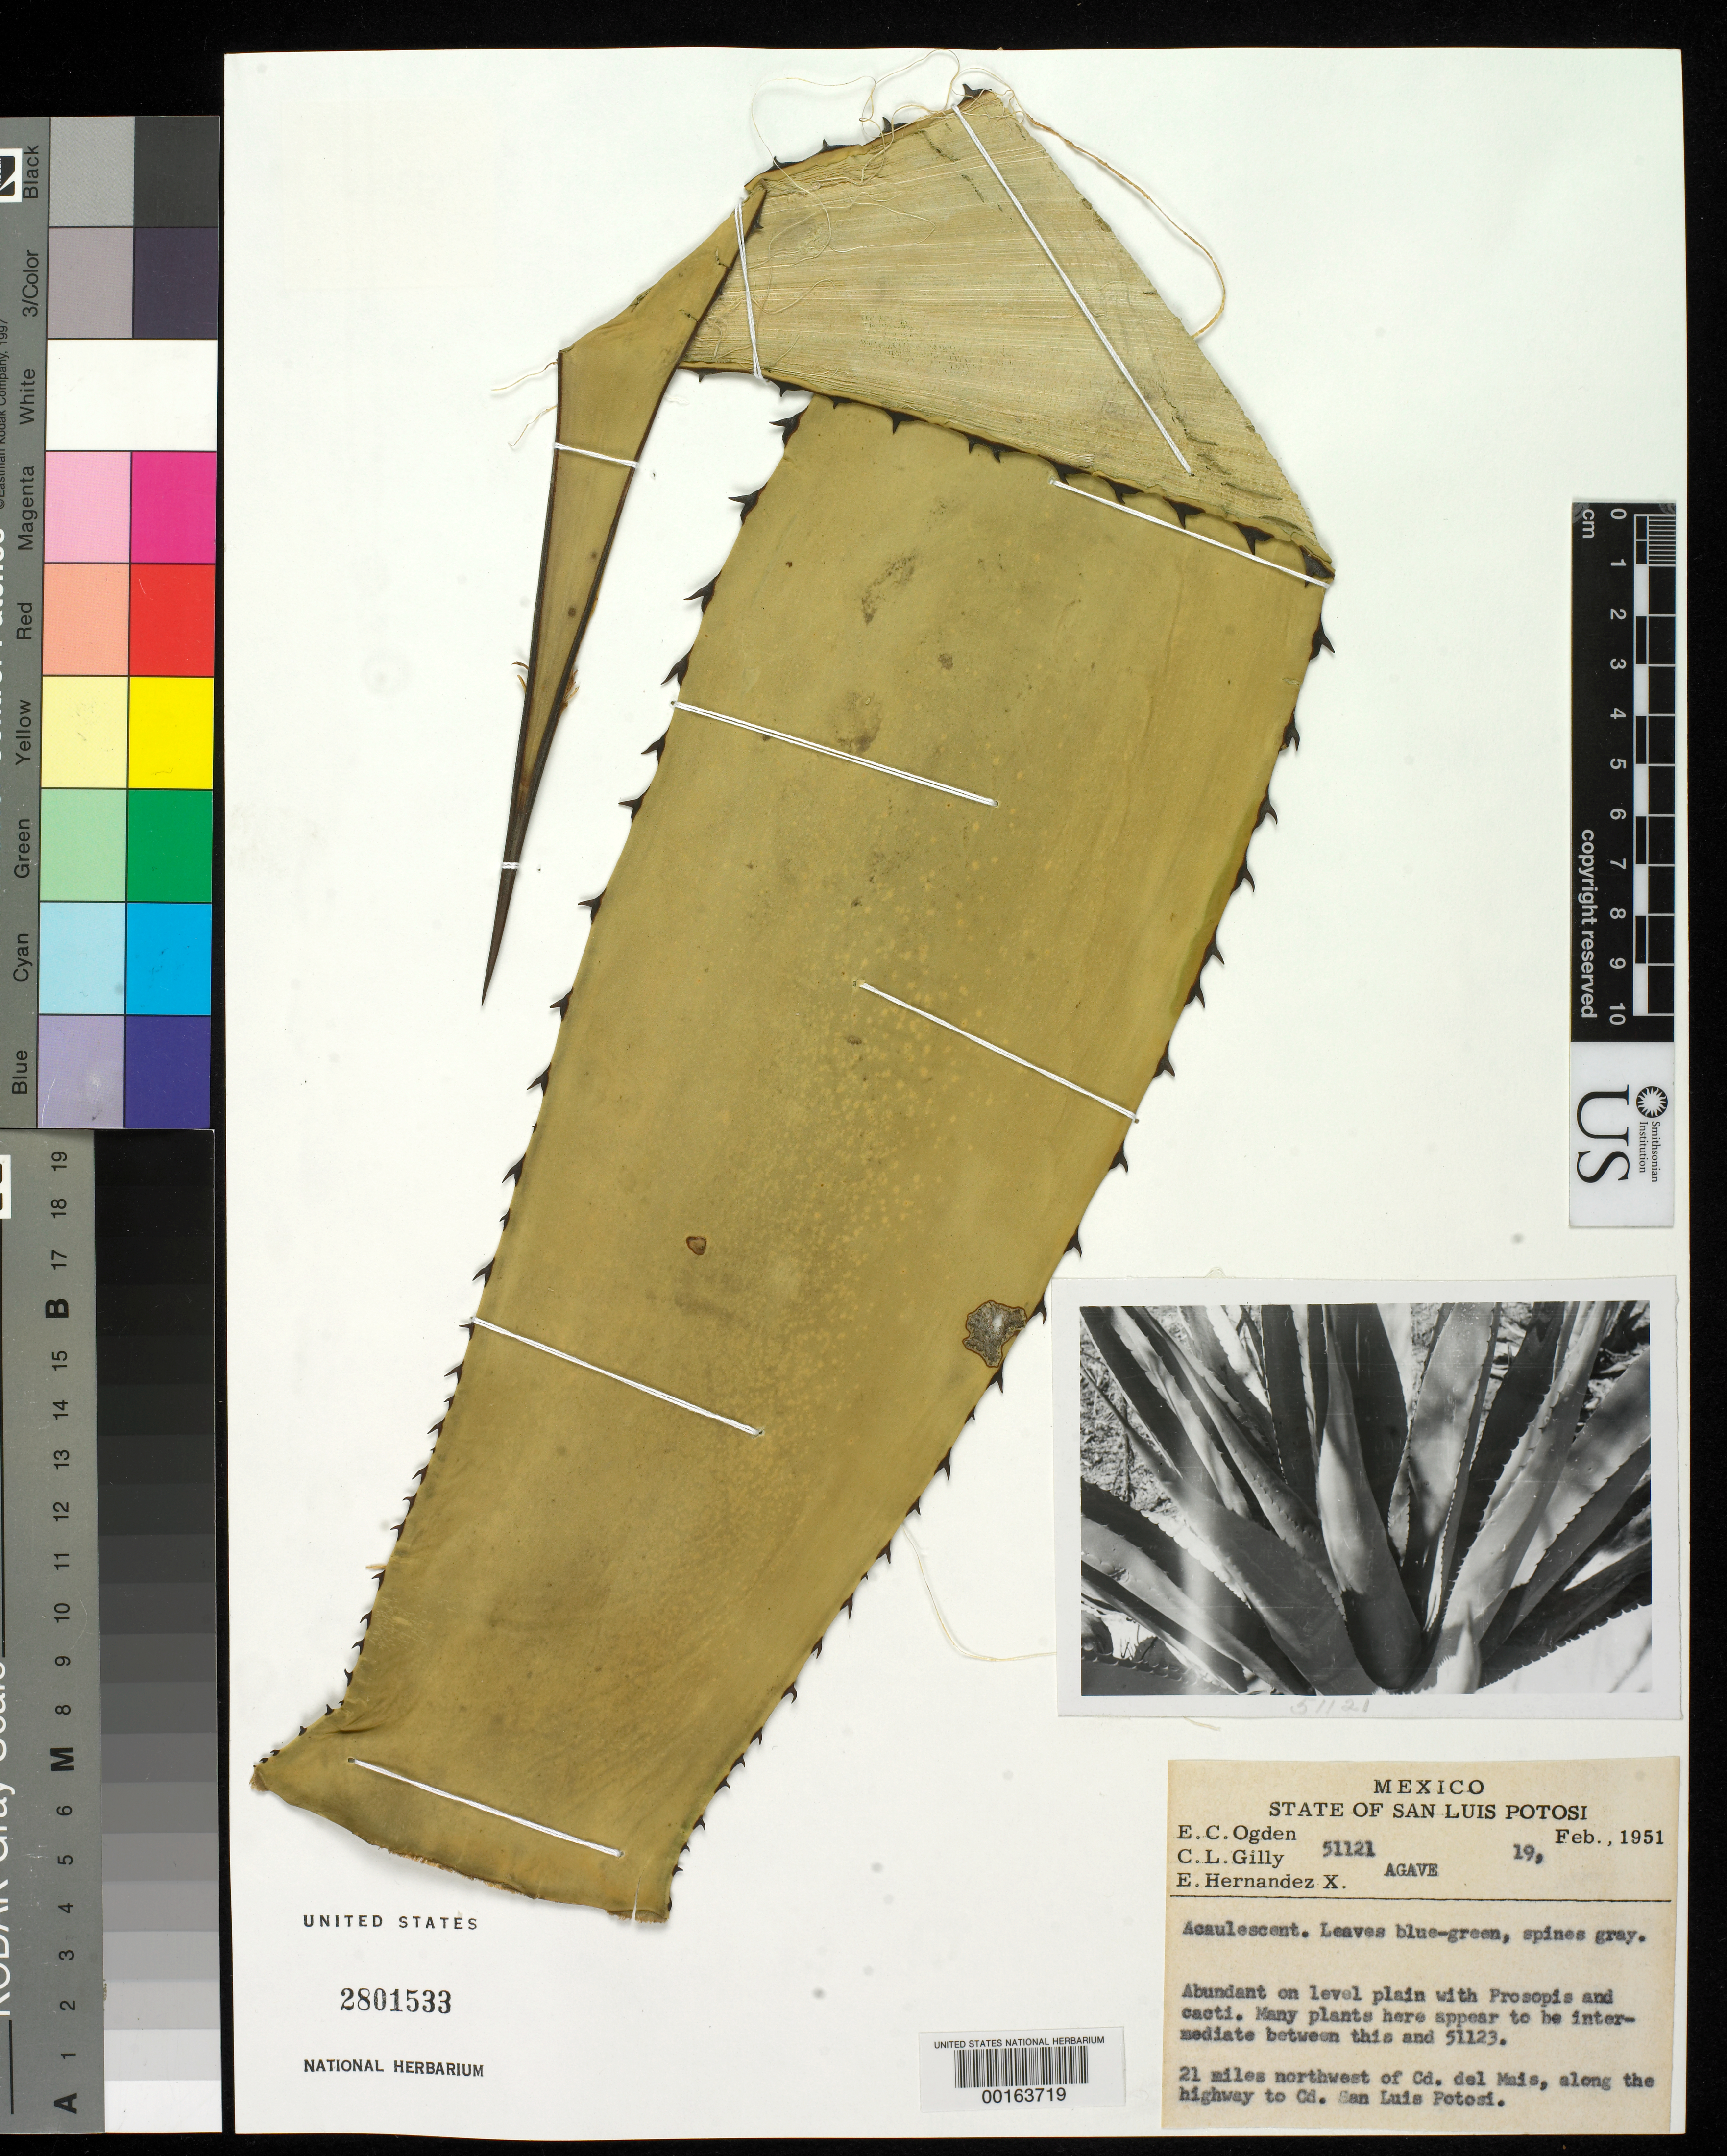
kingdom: Plantae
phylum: Tracheophyta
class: Liliopsida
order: Asparagales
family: Asparagaceae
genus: Agave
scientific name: Agave sp.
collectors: E. C. Ogden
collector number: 51121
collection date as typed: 19 Feb 1951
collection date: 1951-02-19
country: Mexico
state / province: San Luis Potosí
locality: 21 mi NW of Cd del Mais, along the highway to Cd San Luis Potosi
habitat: Level plain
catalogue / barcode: US 2801533